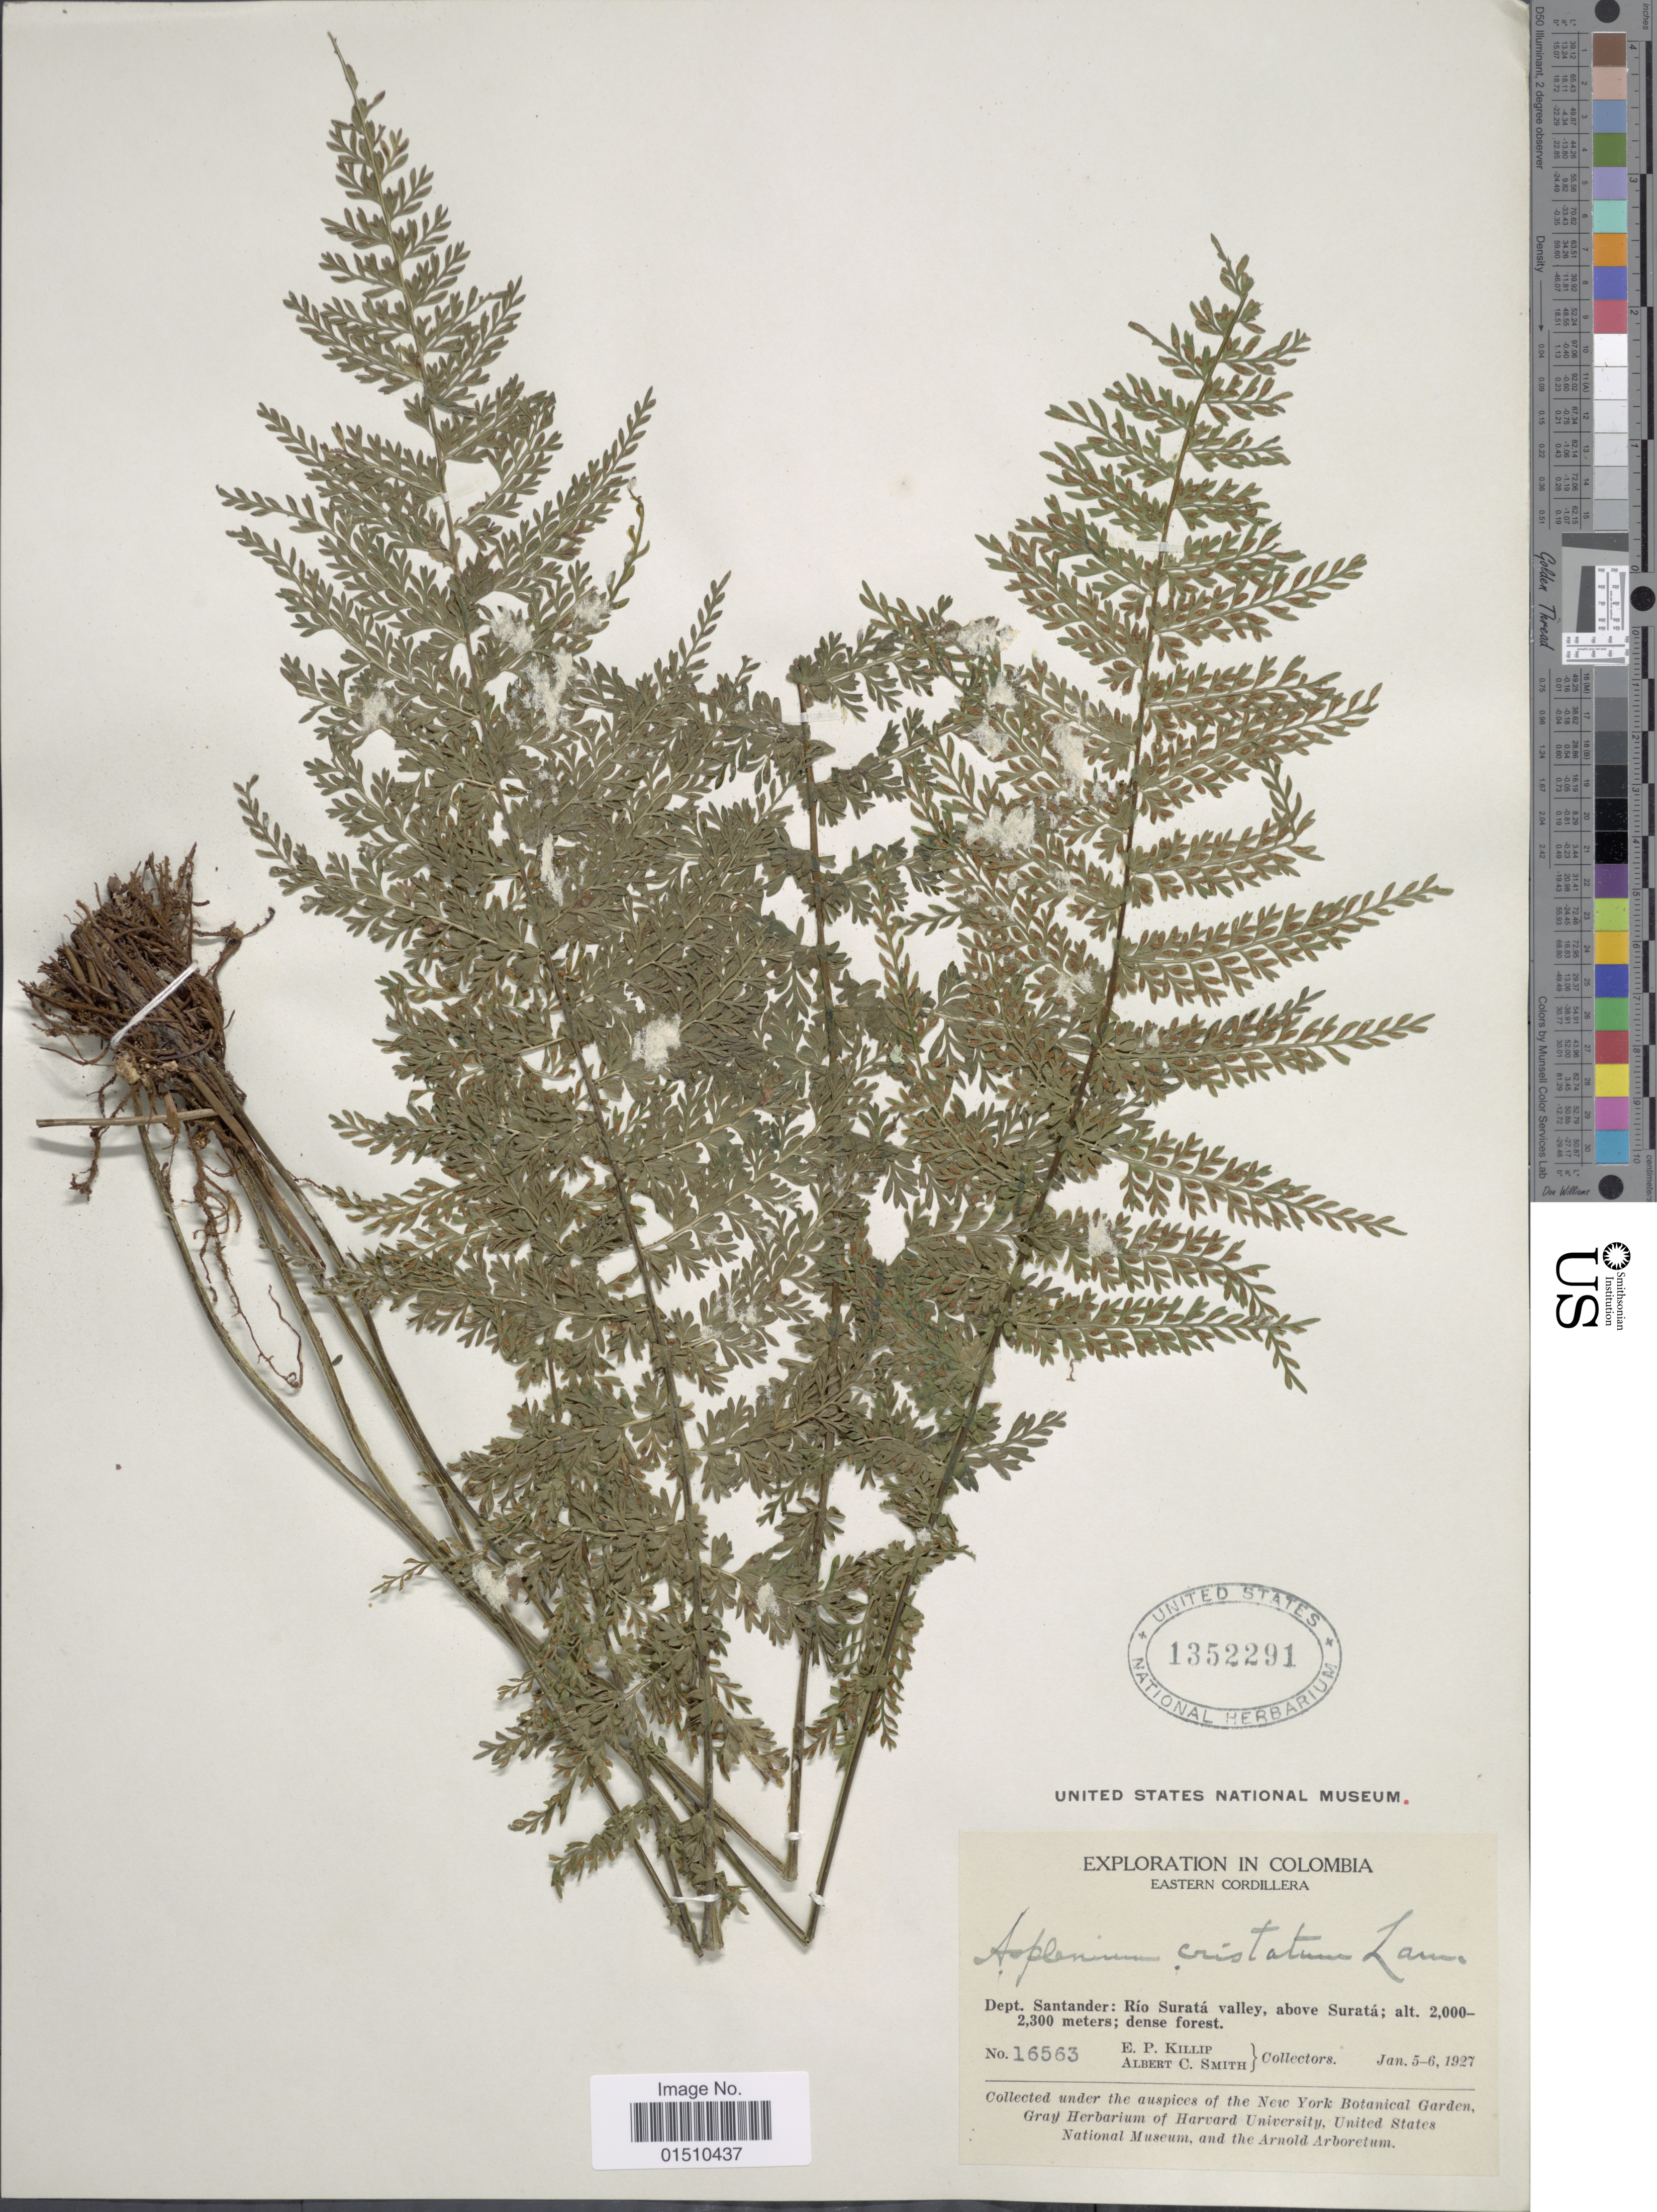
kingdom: Plantae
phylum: Tracheophyta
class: Polypodiopsida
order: Polypodiales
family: Aspleniaceae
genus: Asplenium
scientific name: Asplenium cristatum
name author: Lam.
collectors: E. P. Killip & A. C. Smith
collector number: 16563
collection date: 1927-01-05/1927-01-06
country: Colombia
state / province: Santander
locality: Colombia, Eastern Cordillera, Rio Surata valley, above Surata.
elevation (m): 2000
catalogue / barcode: US 1352291